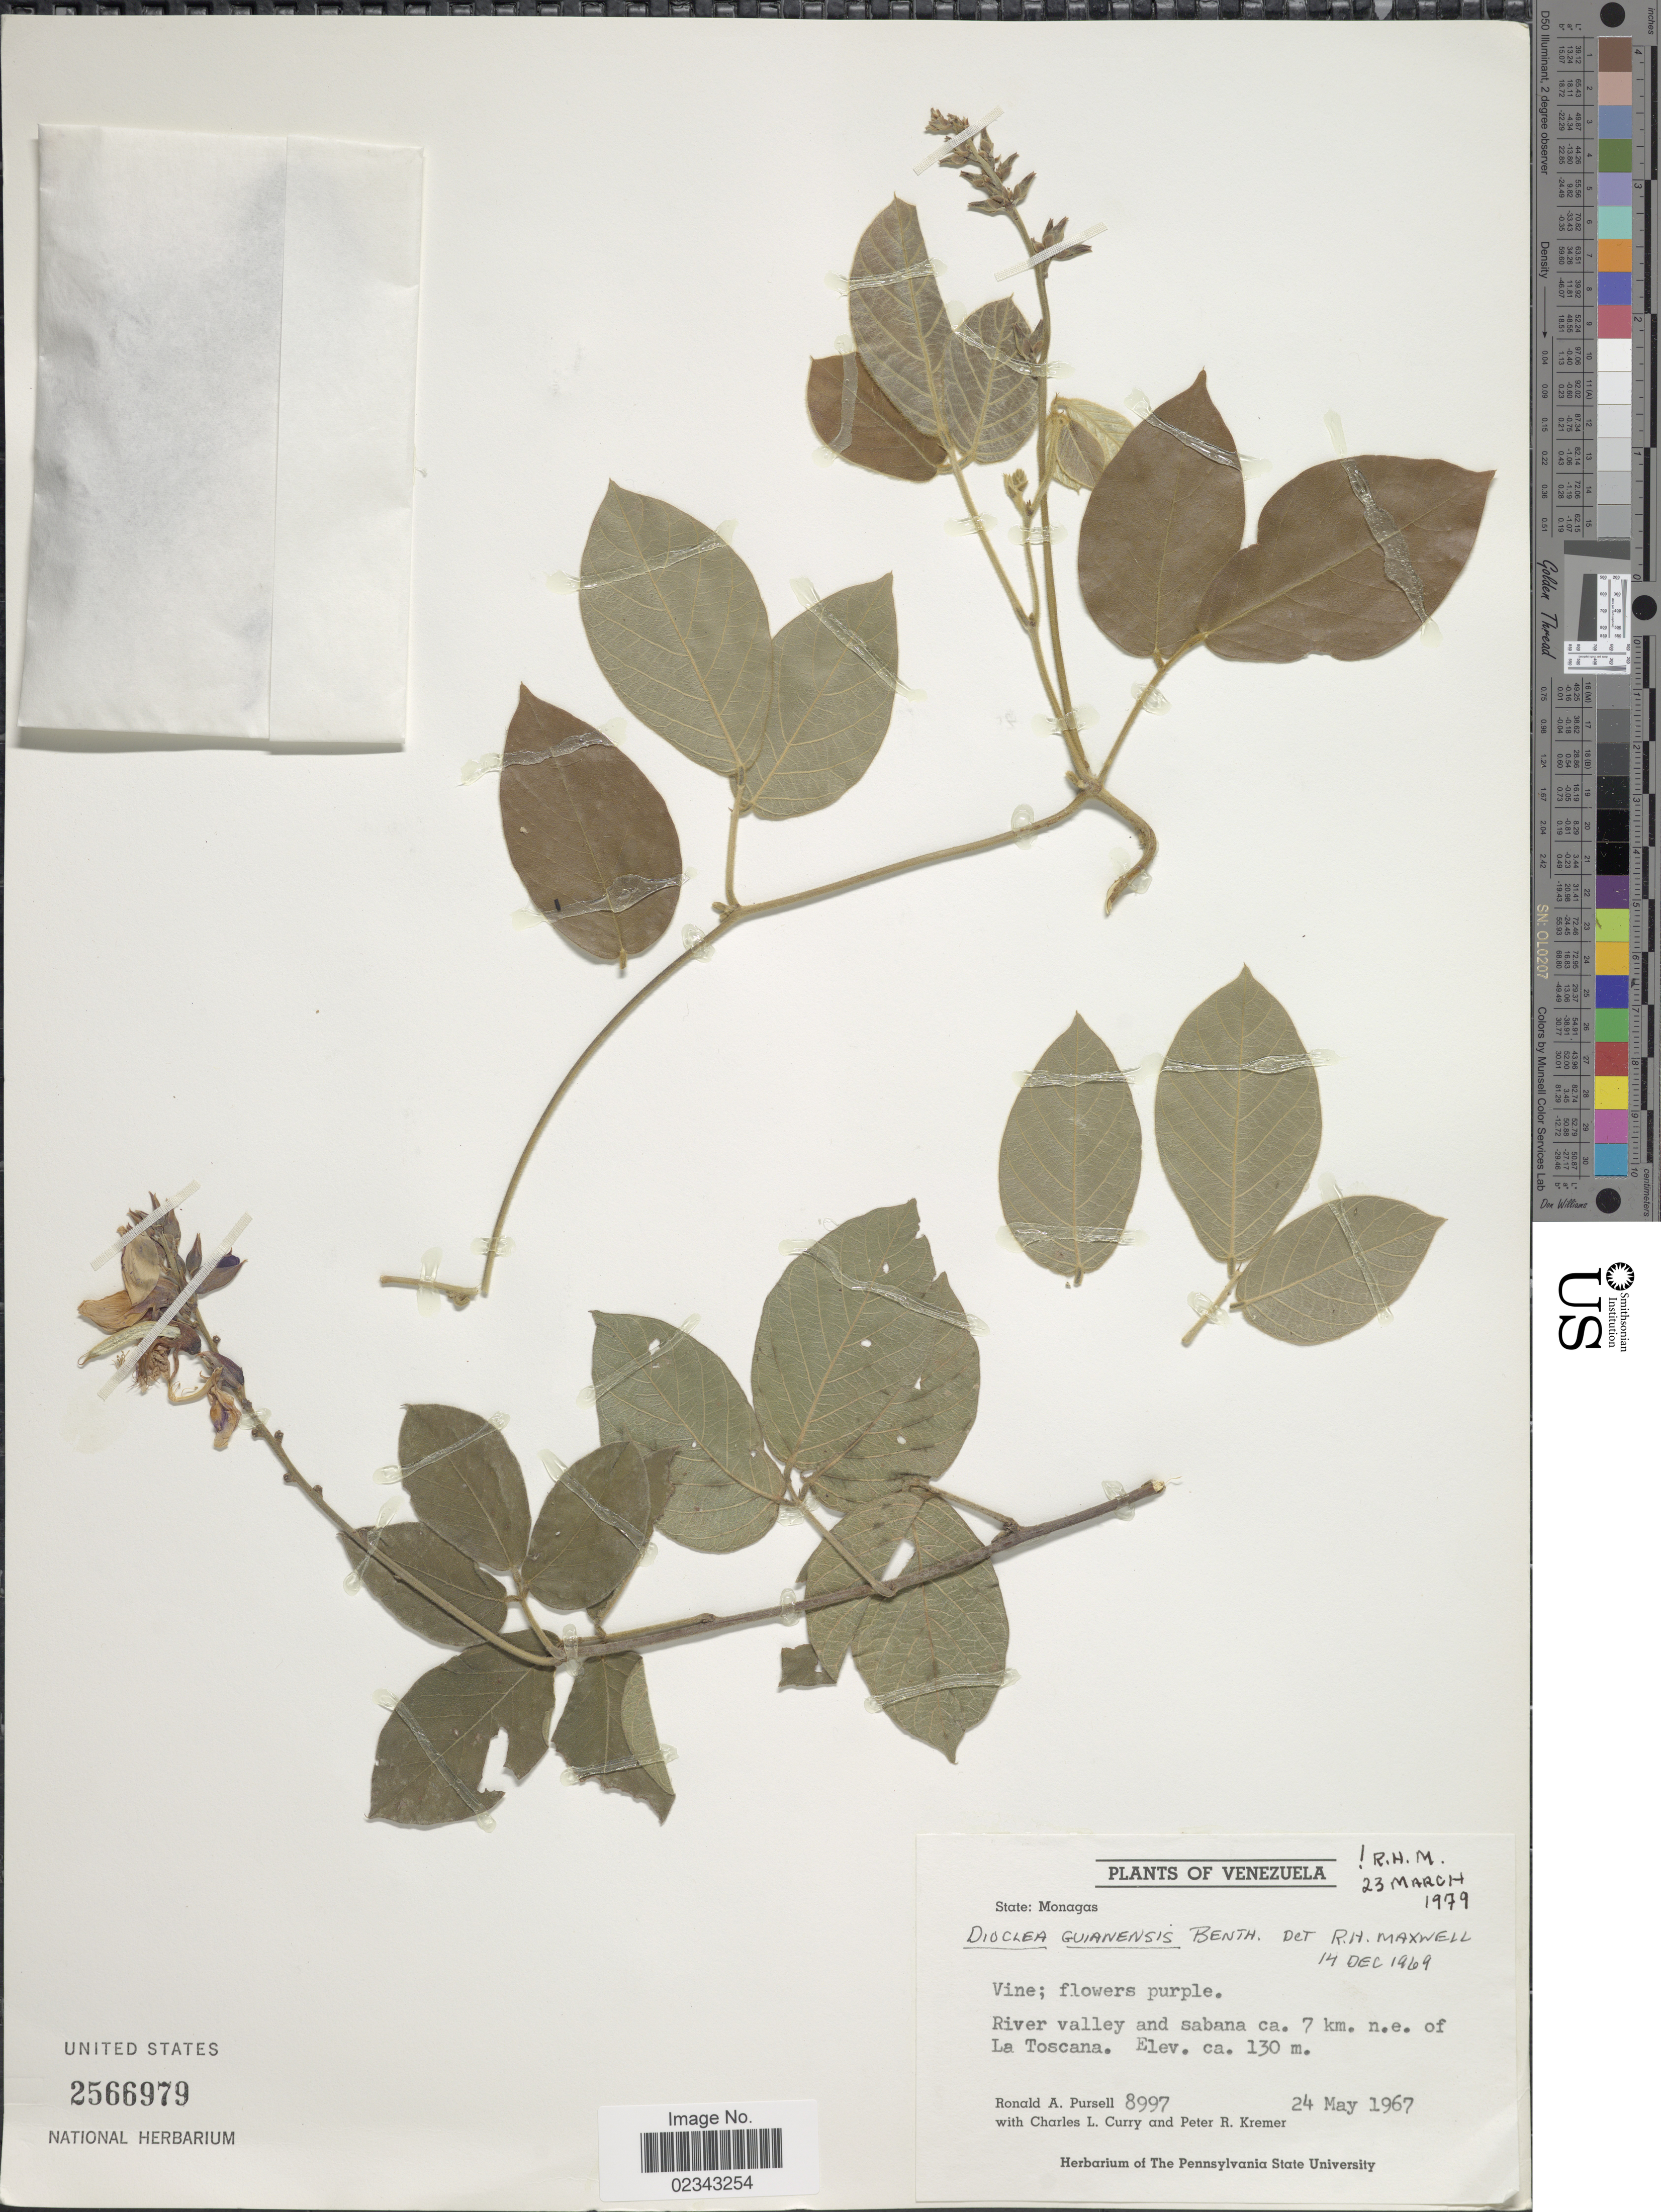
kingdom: Plantae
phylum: Tracheophyta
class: Magnoliopsida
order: Fabales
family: Fabaceae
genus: Dioclea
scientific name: Dioclea guianensis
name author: Benth.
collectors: R. A. Pursell, C. L. Curry & P. Kremer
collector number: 8997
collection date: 1967-05-24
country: Venezuela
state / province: Monagas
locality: River valley and sabana ca. 7 km n.e. of La Toscana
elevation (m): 130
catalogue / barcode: US 2566979